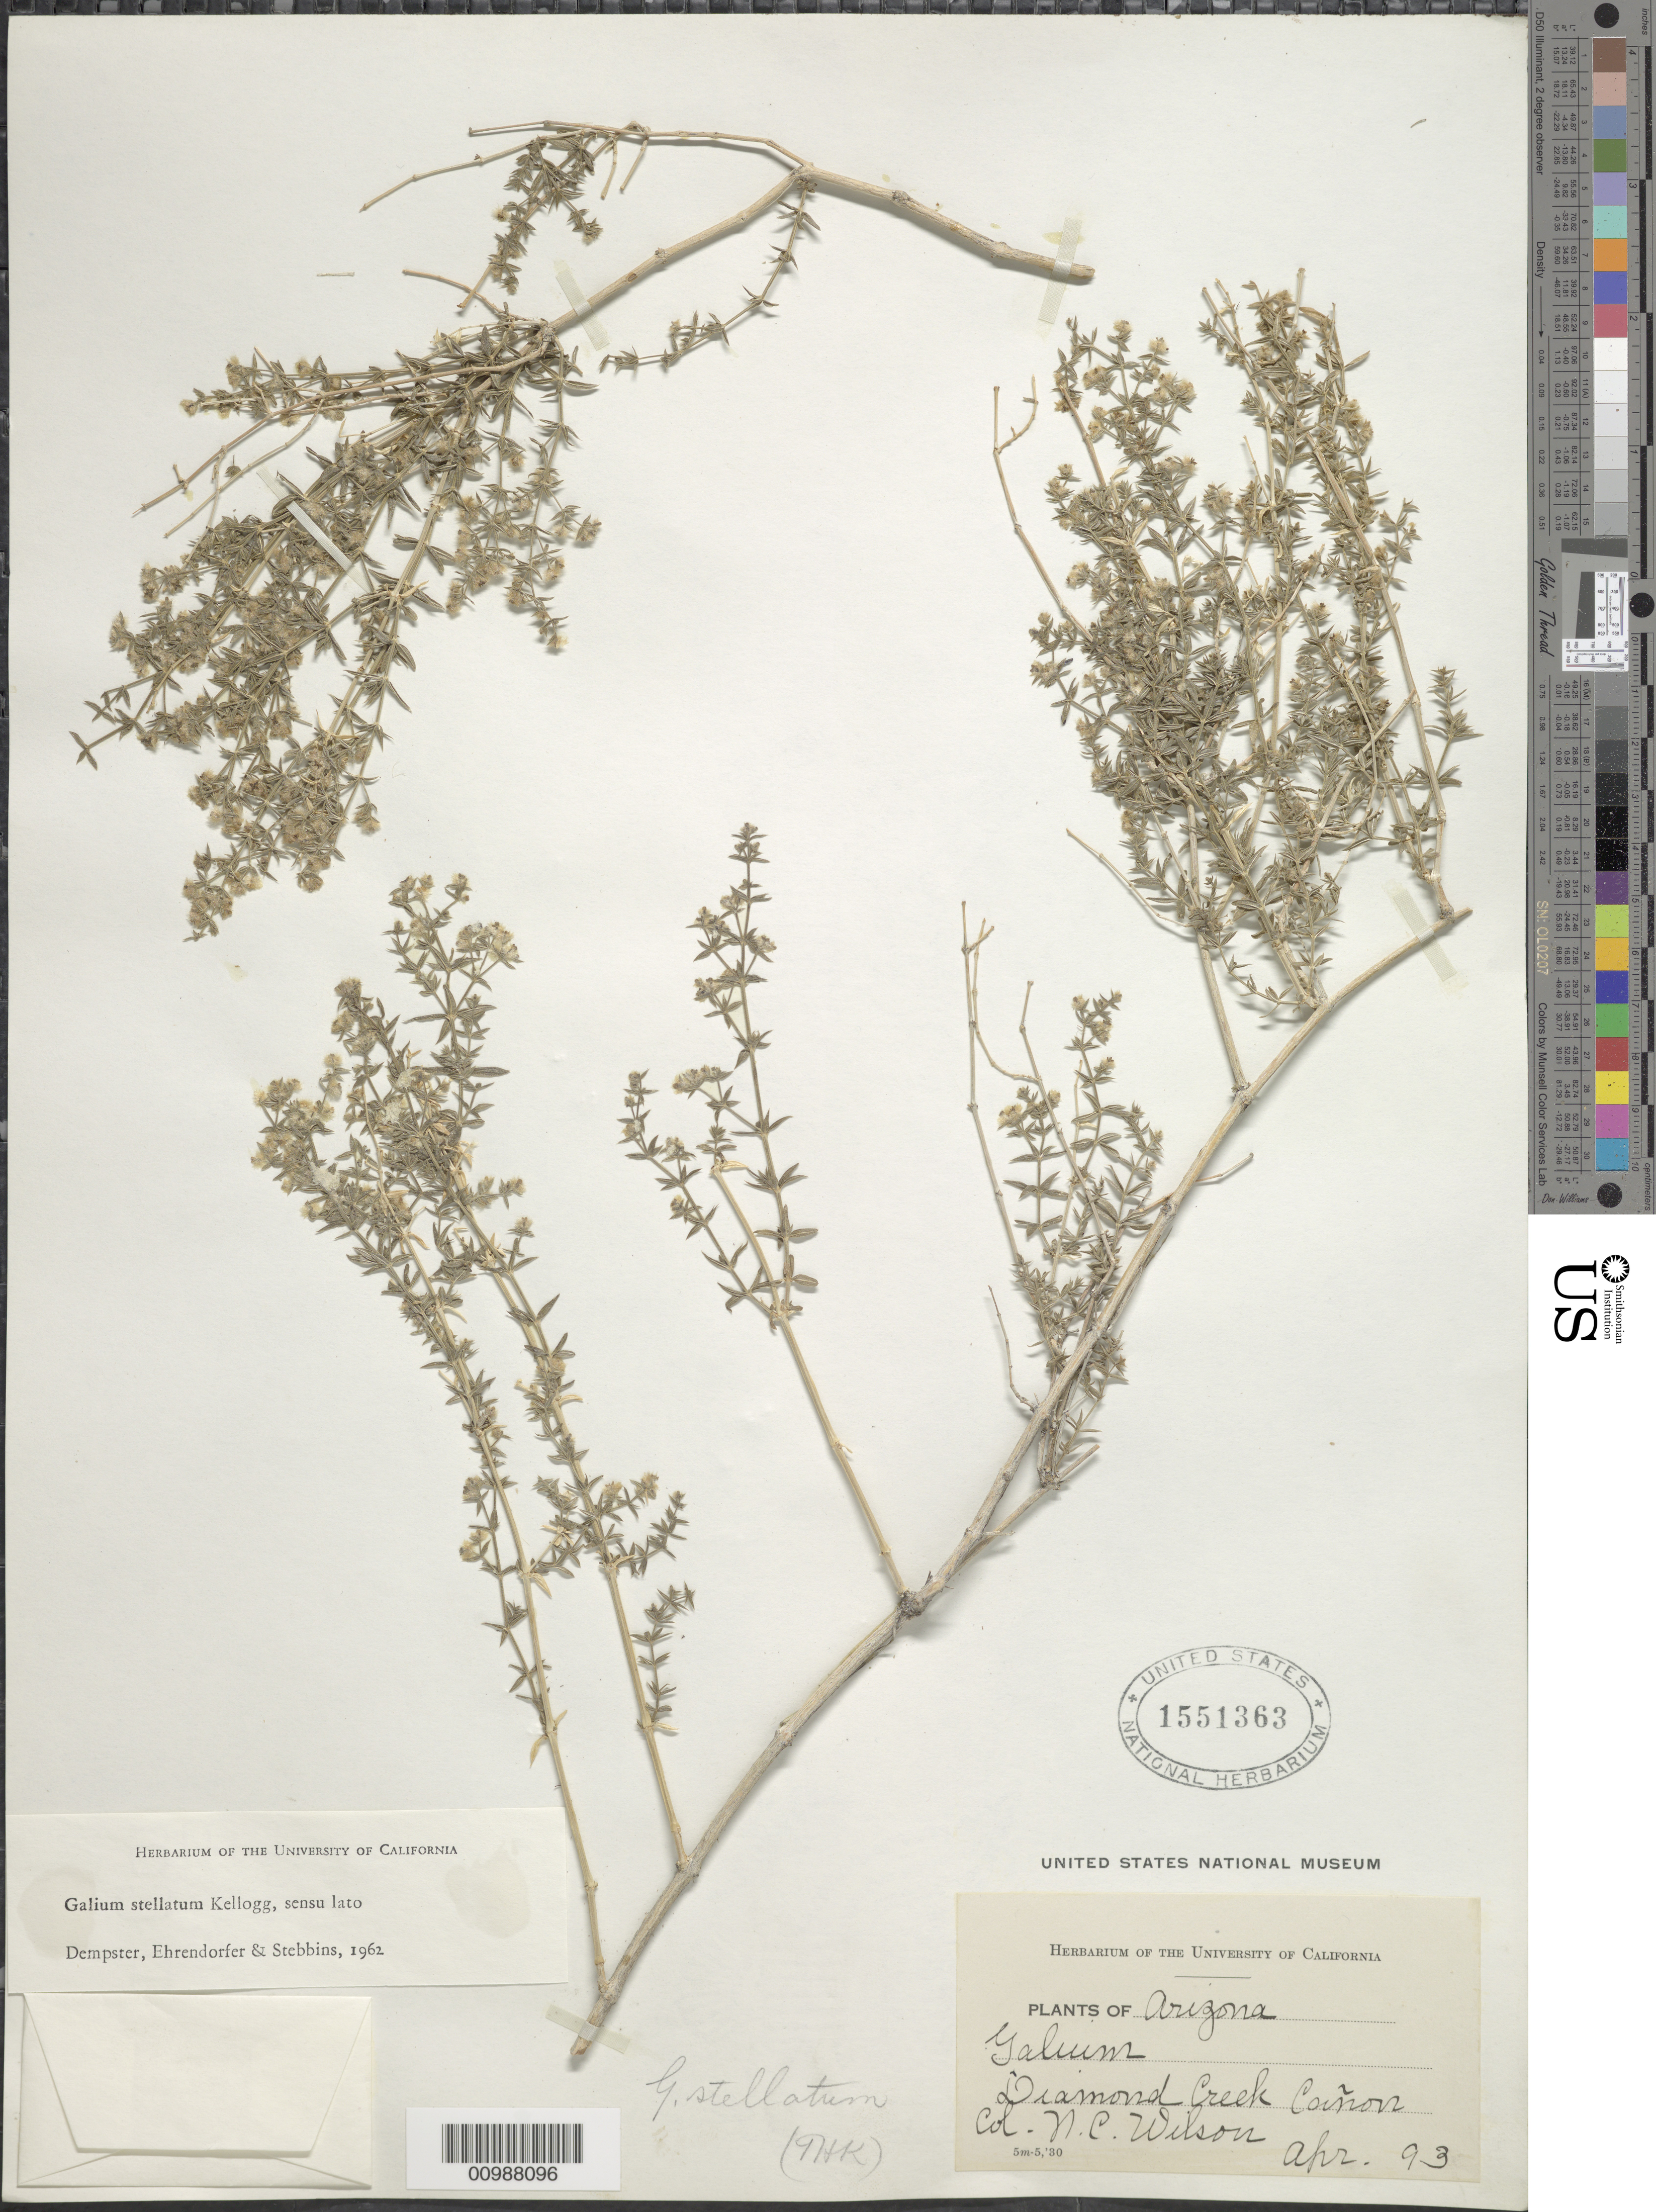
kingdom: Plantae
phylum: Tracheophyta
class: Magnoliopsida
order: Gentianales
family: Rubiaceae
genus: Galium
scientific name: Galium stellatum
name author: Kellogg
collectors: -- Wilson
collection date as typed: Apr 1893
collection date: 1893-04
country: United States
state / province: Arizona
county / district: Mohave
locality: Diamond Creek Canyon.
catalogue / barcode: US 1551363